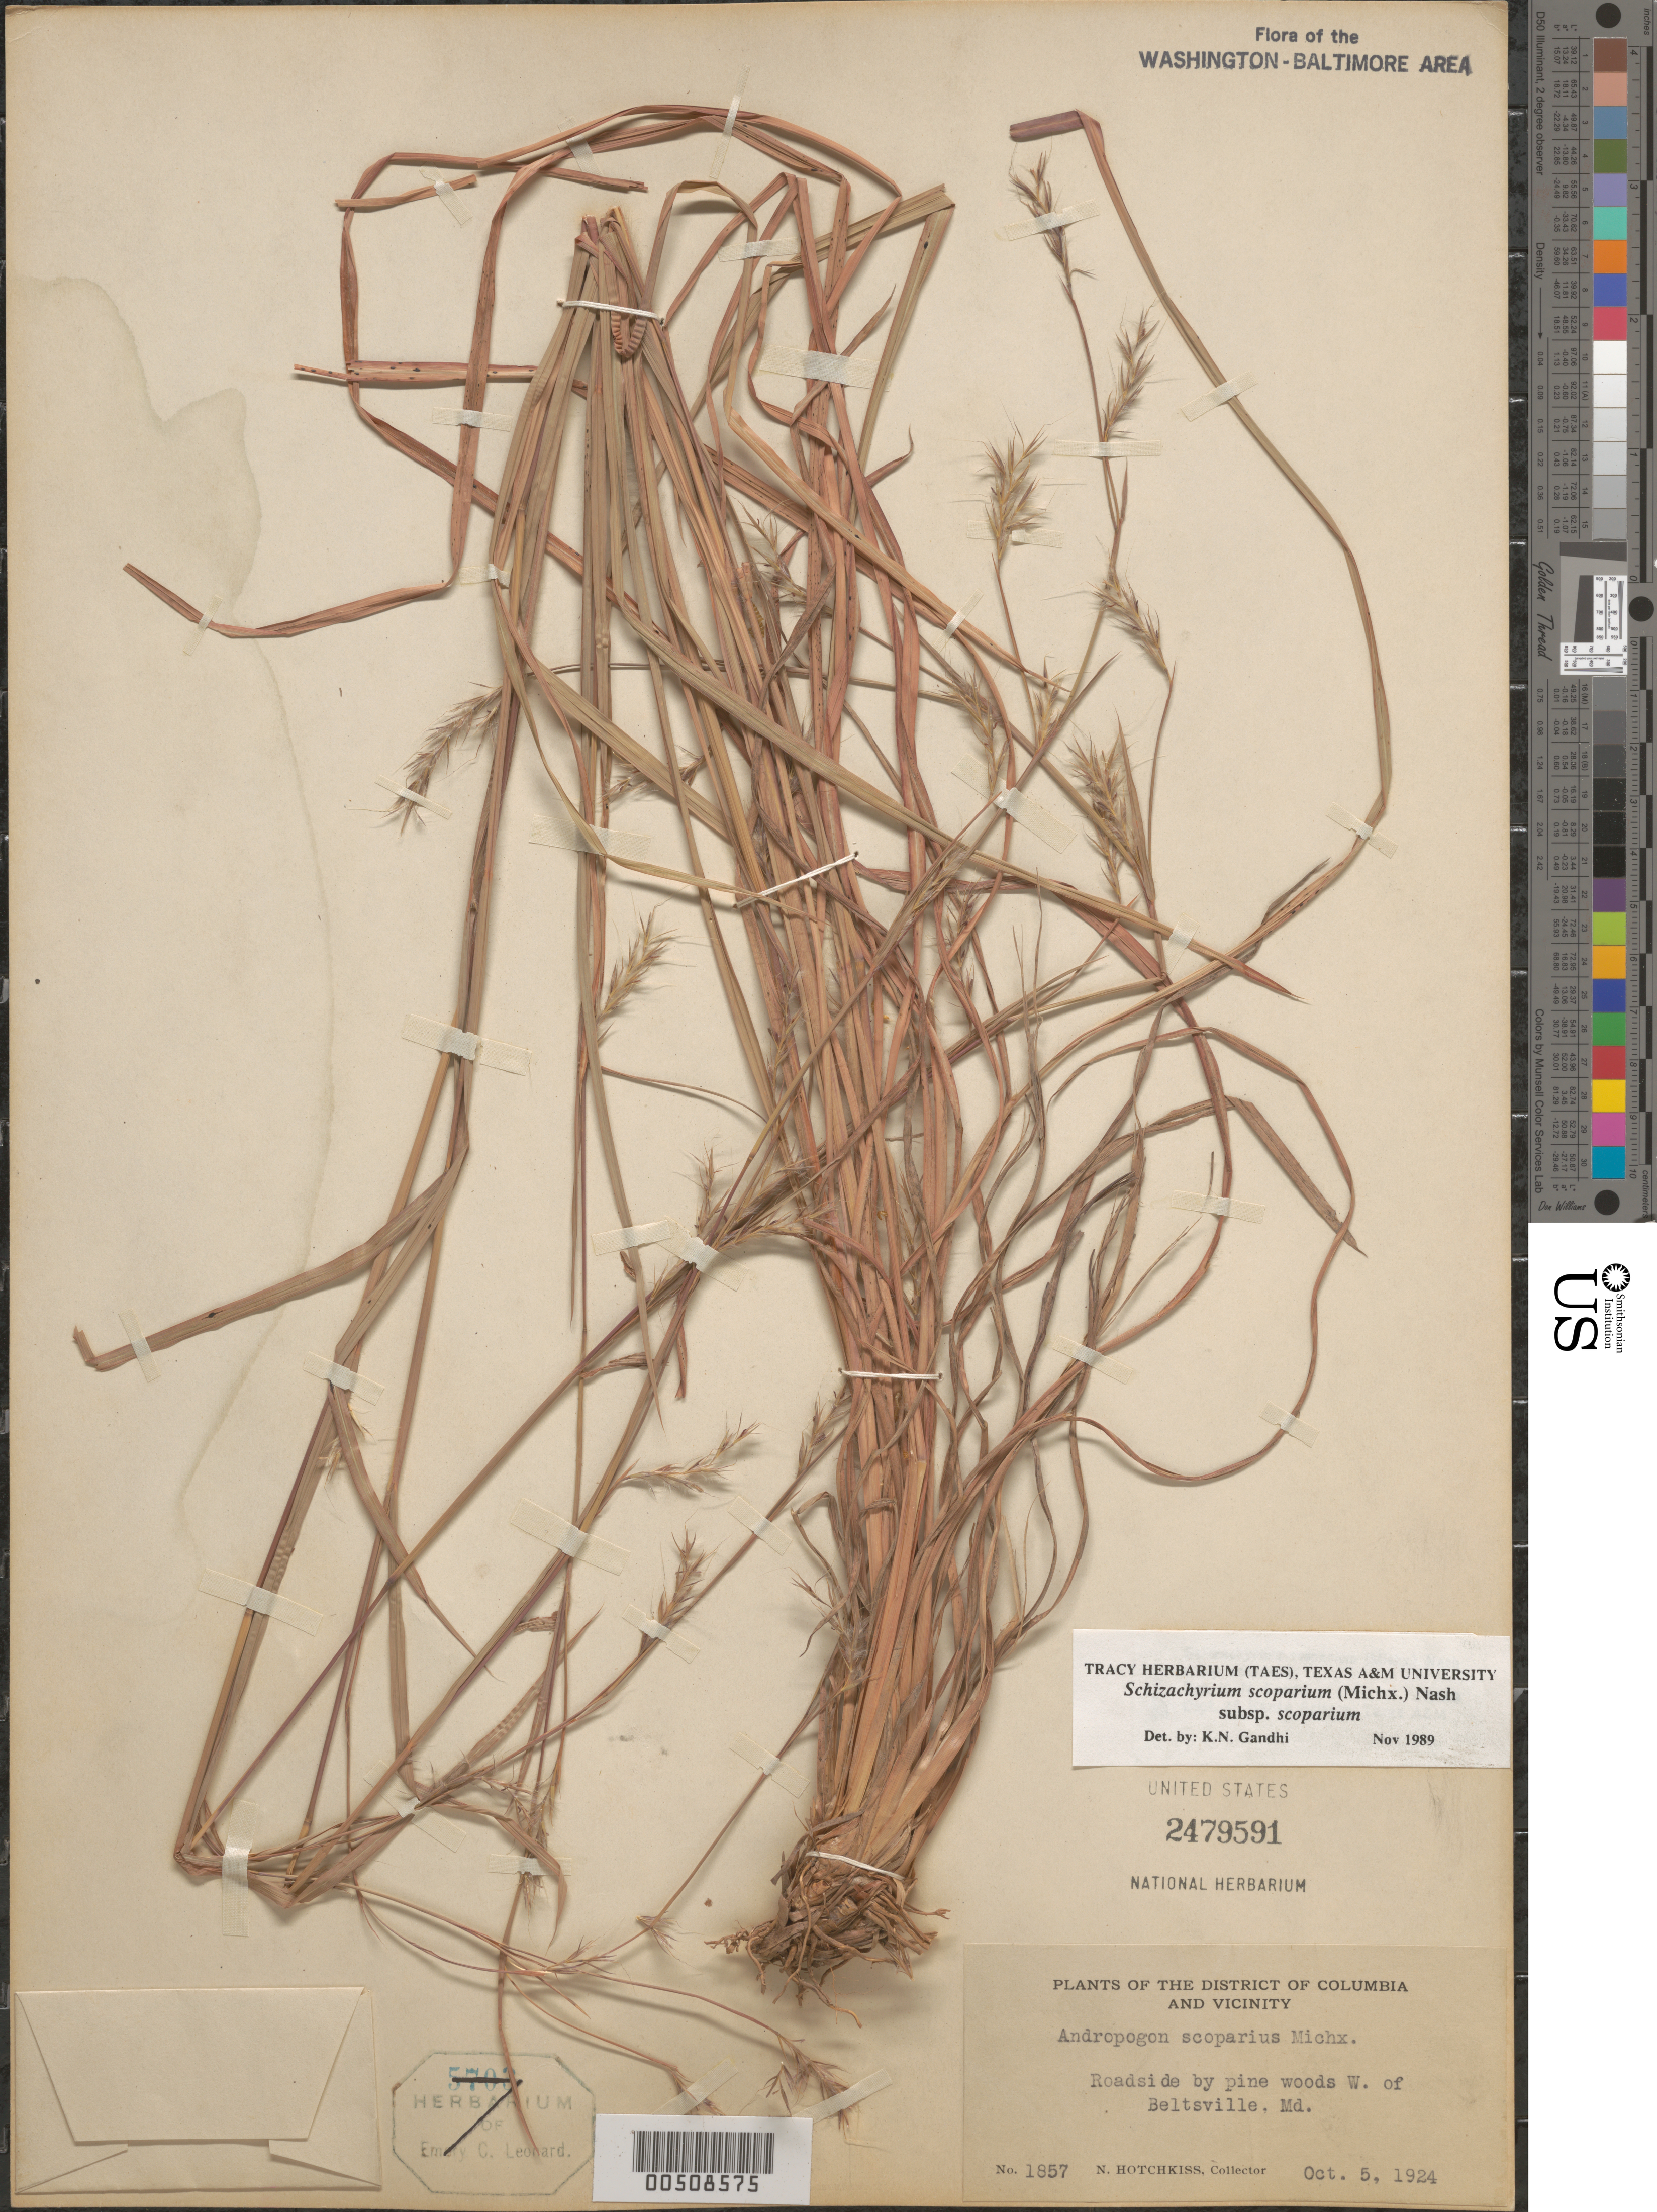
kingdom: Plantae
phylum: Tracheophyta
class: Liliopsida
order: Poales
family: Poaceae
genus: Schizachyrium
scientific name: Schizachyrium scoparium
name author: (Michx.) Nash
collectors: N. Hotchkiss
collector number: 1857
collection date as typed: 05 Oct 1924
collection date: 1924-10-05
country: United States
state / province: Maryland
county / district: Prince George's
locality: W of Beltsville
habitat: Roadside by pine woods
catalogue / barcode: US 2479591